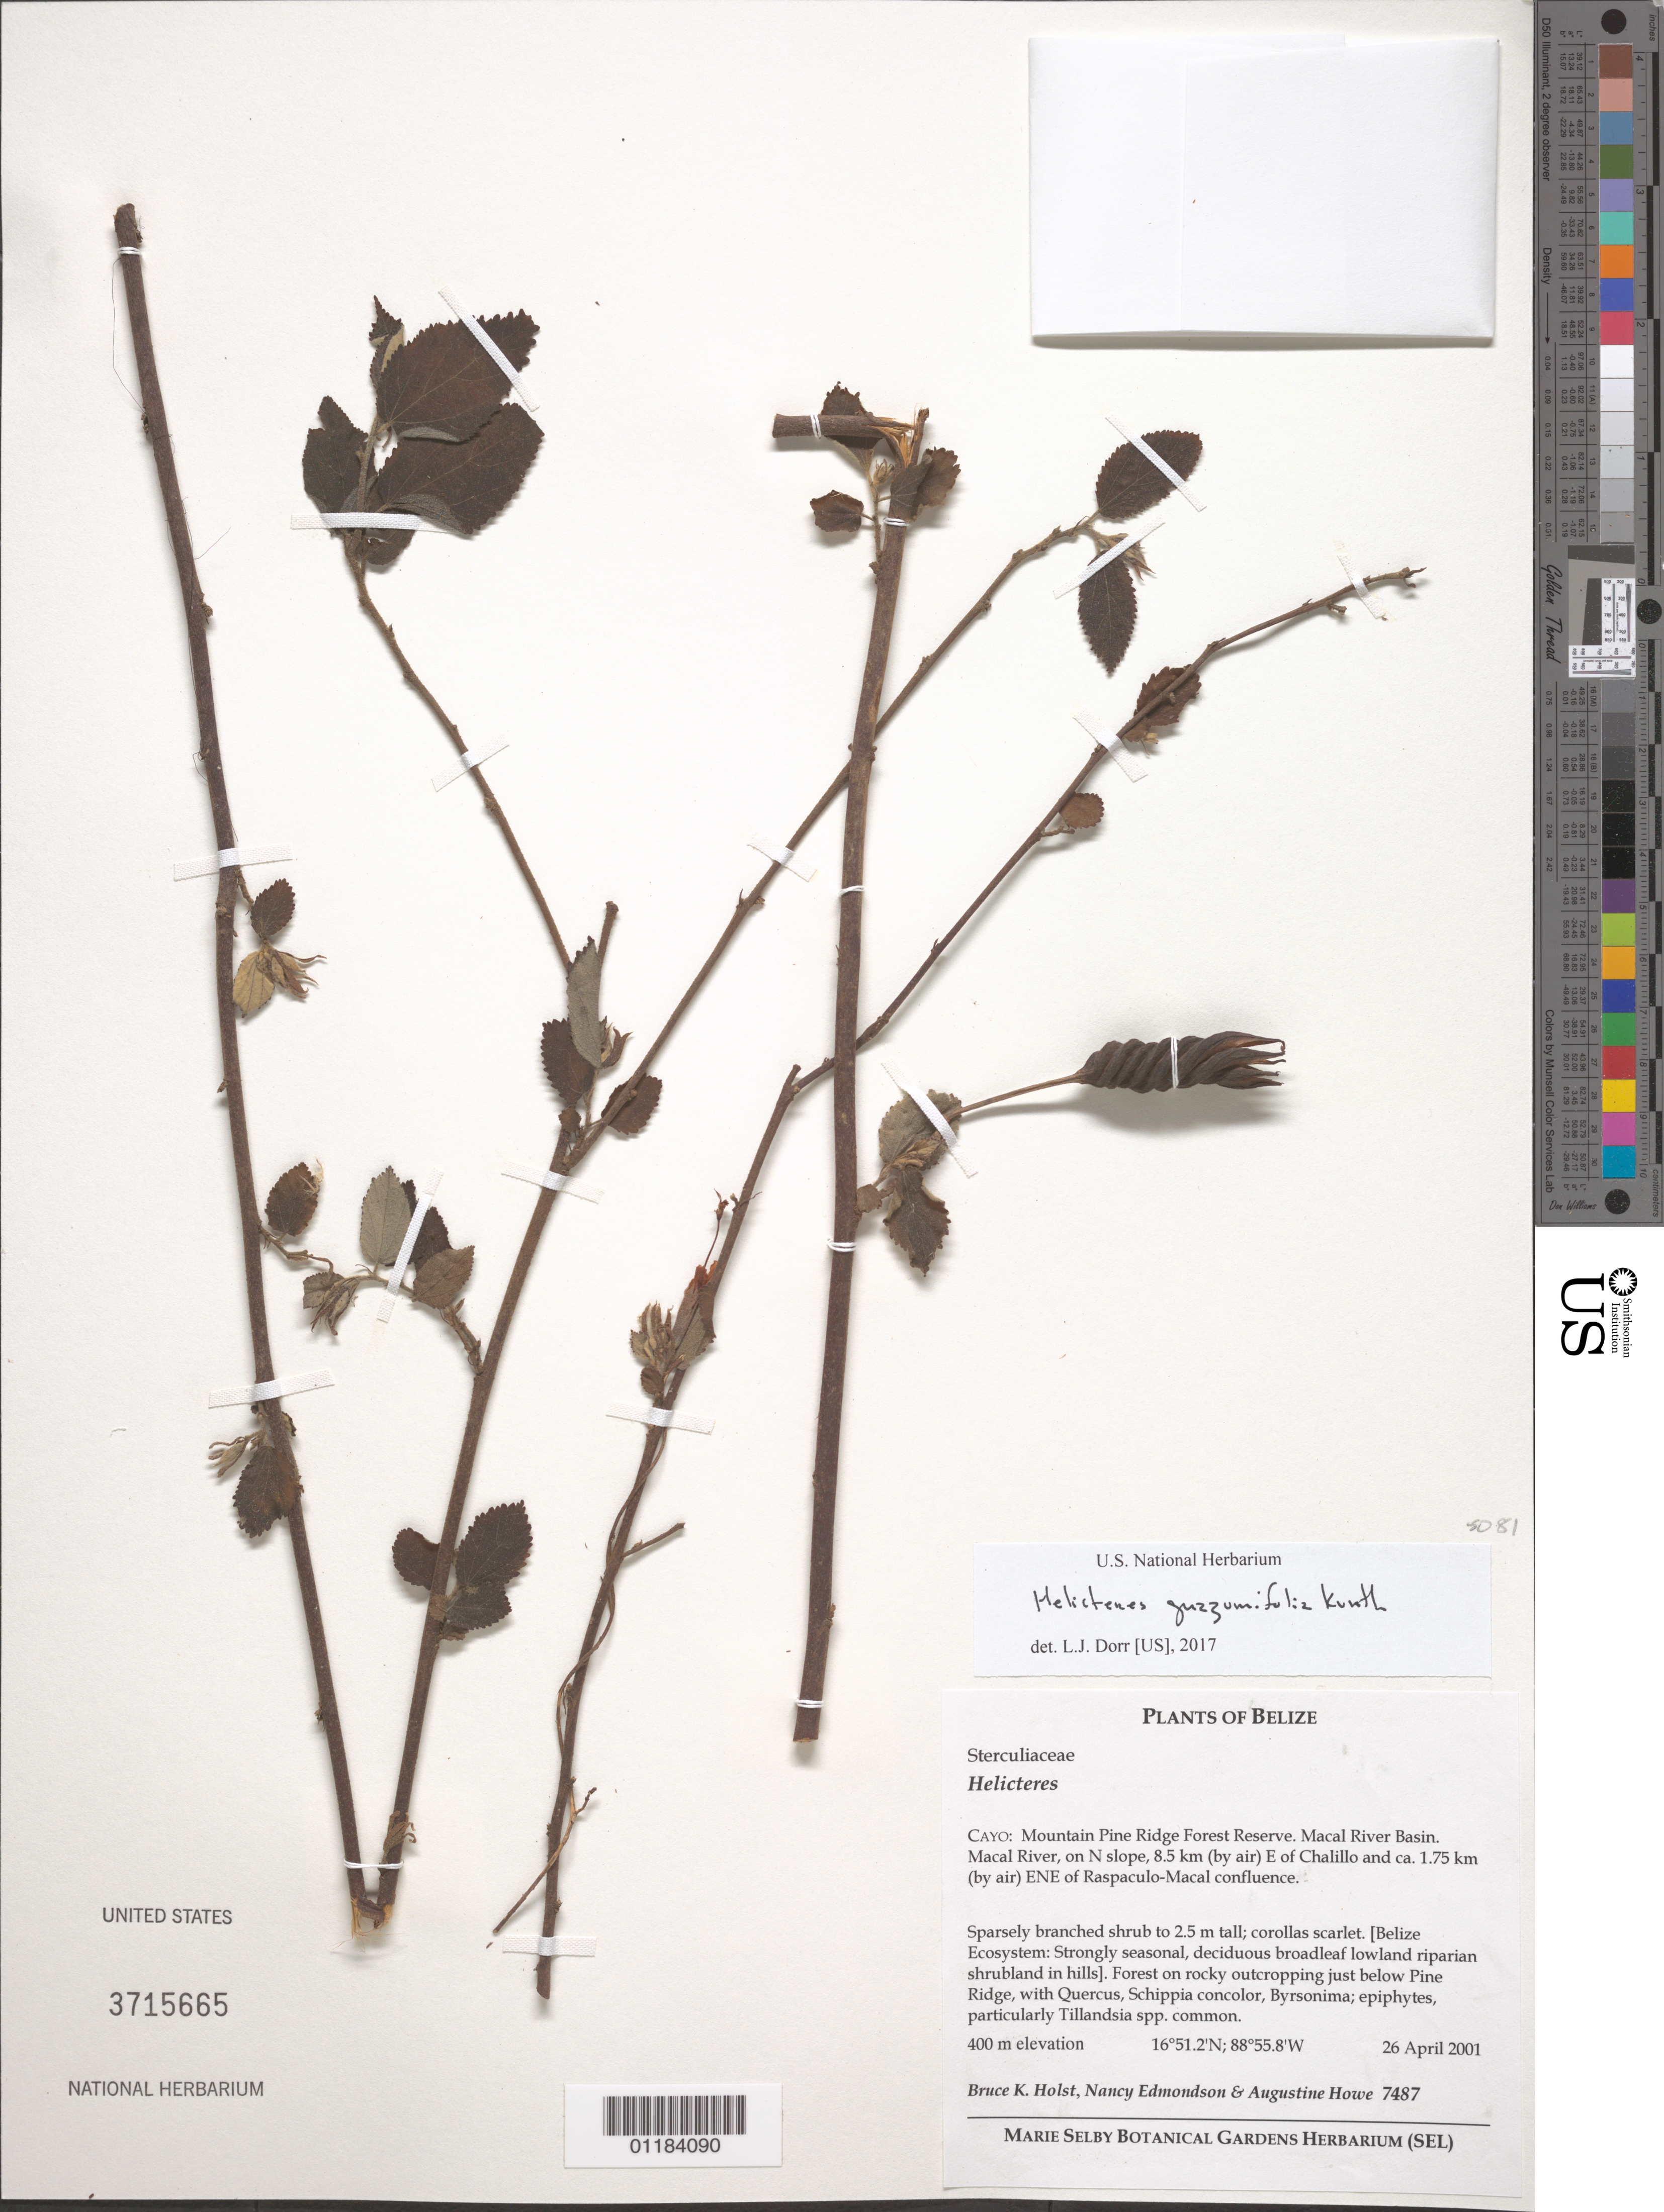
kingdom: Plantae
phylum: Tracheophyta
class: Magnoliopsida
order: Malvales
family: Malvaceae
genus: Helicteres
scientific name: Helicteres guazumifolia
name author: Kunth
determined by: Dorr, L. J., (BOT), Smithsonian Institution - National Museum of Natural History (UNITED STATES)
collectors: B. Holst, N. Edmondson & A. Howe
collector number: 7487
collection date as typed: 26 April 2001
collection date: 2001-04-26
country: Belize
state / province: Cayo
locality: Mountain Pine RIdge Forest Reserve. Macal River Basin. Macal River on N slope, 8.5 km (by air) E of Chalillo and ca. 1.75 km (by air) ENE of Raspaculo-Macal confluence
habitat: forest on rocky outcropping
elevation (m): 400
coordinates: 16 46.1 N, 88 53.7 W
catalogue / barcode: US 3715665